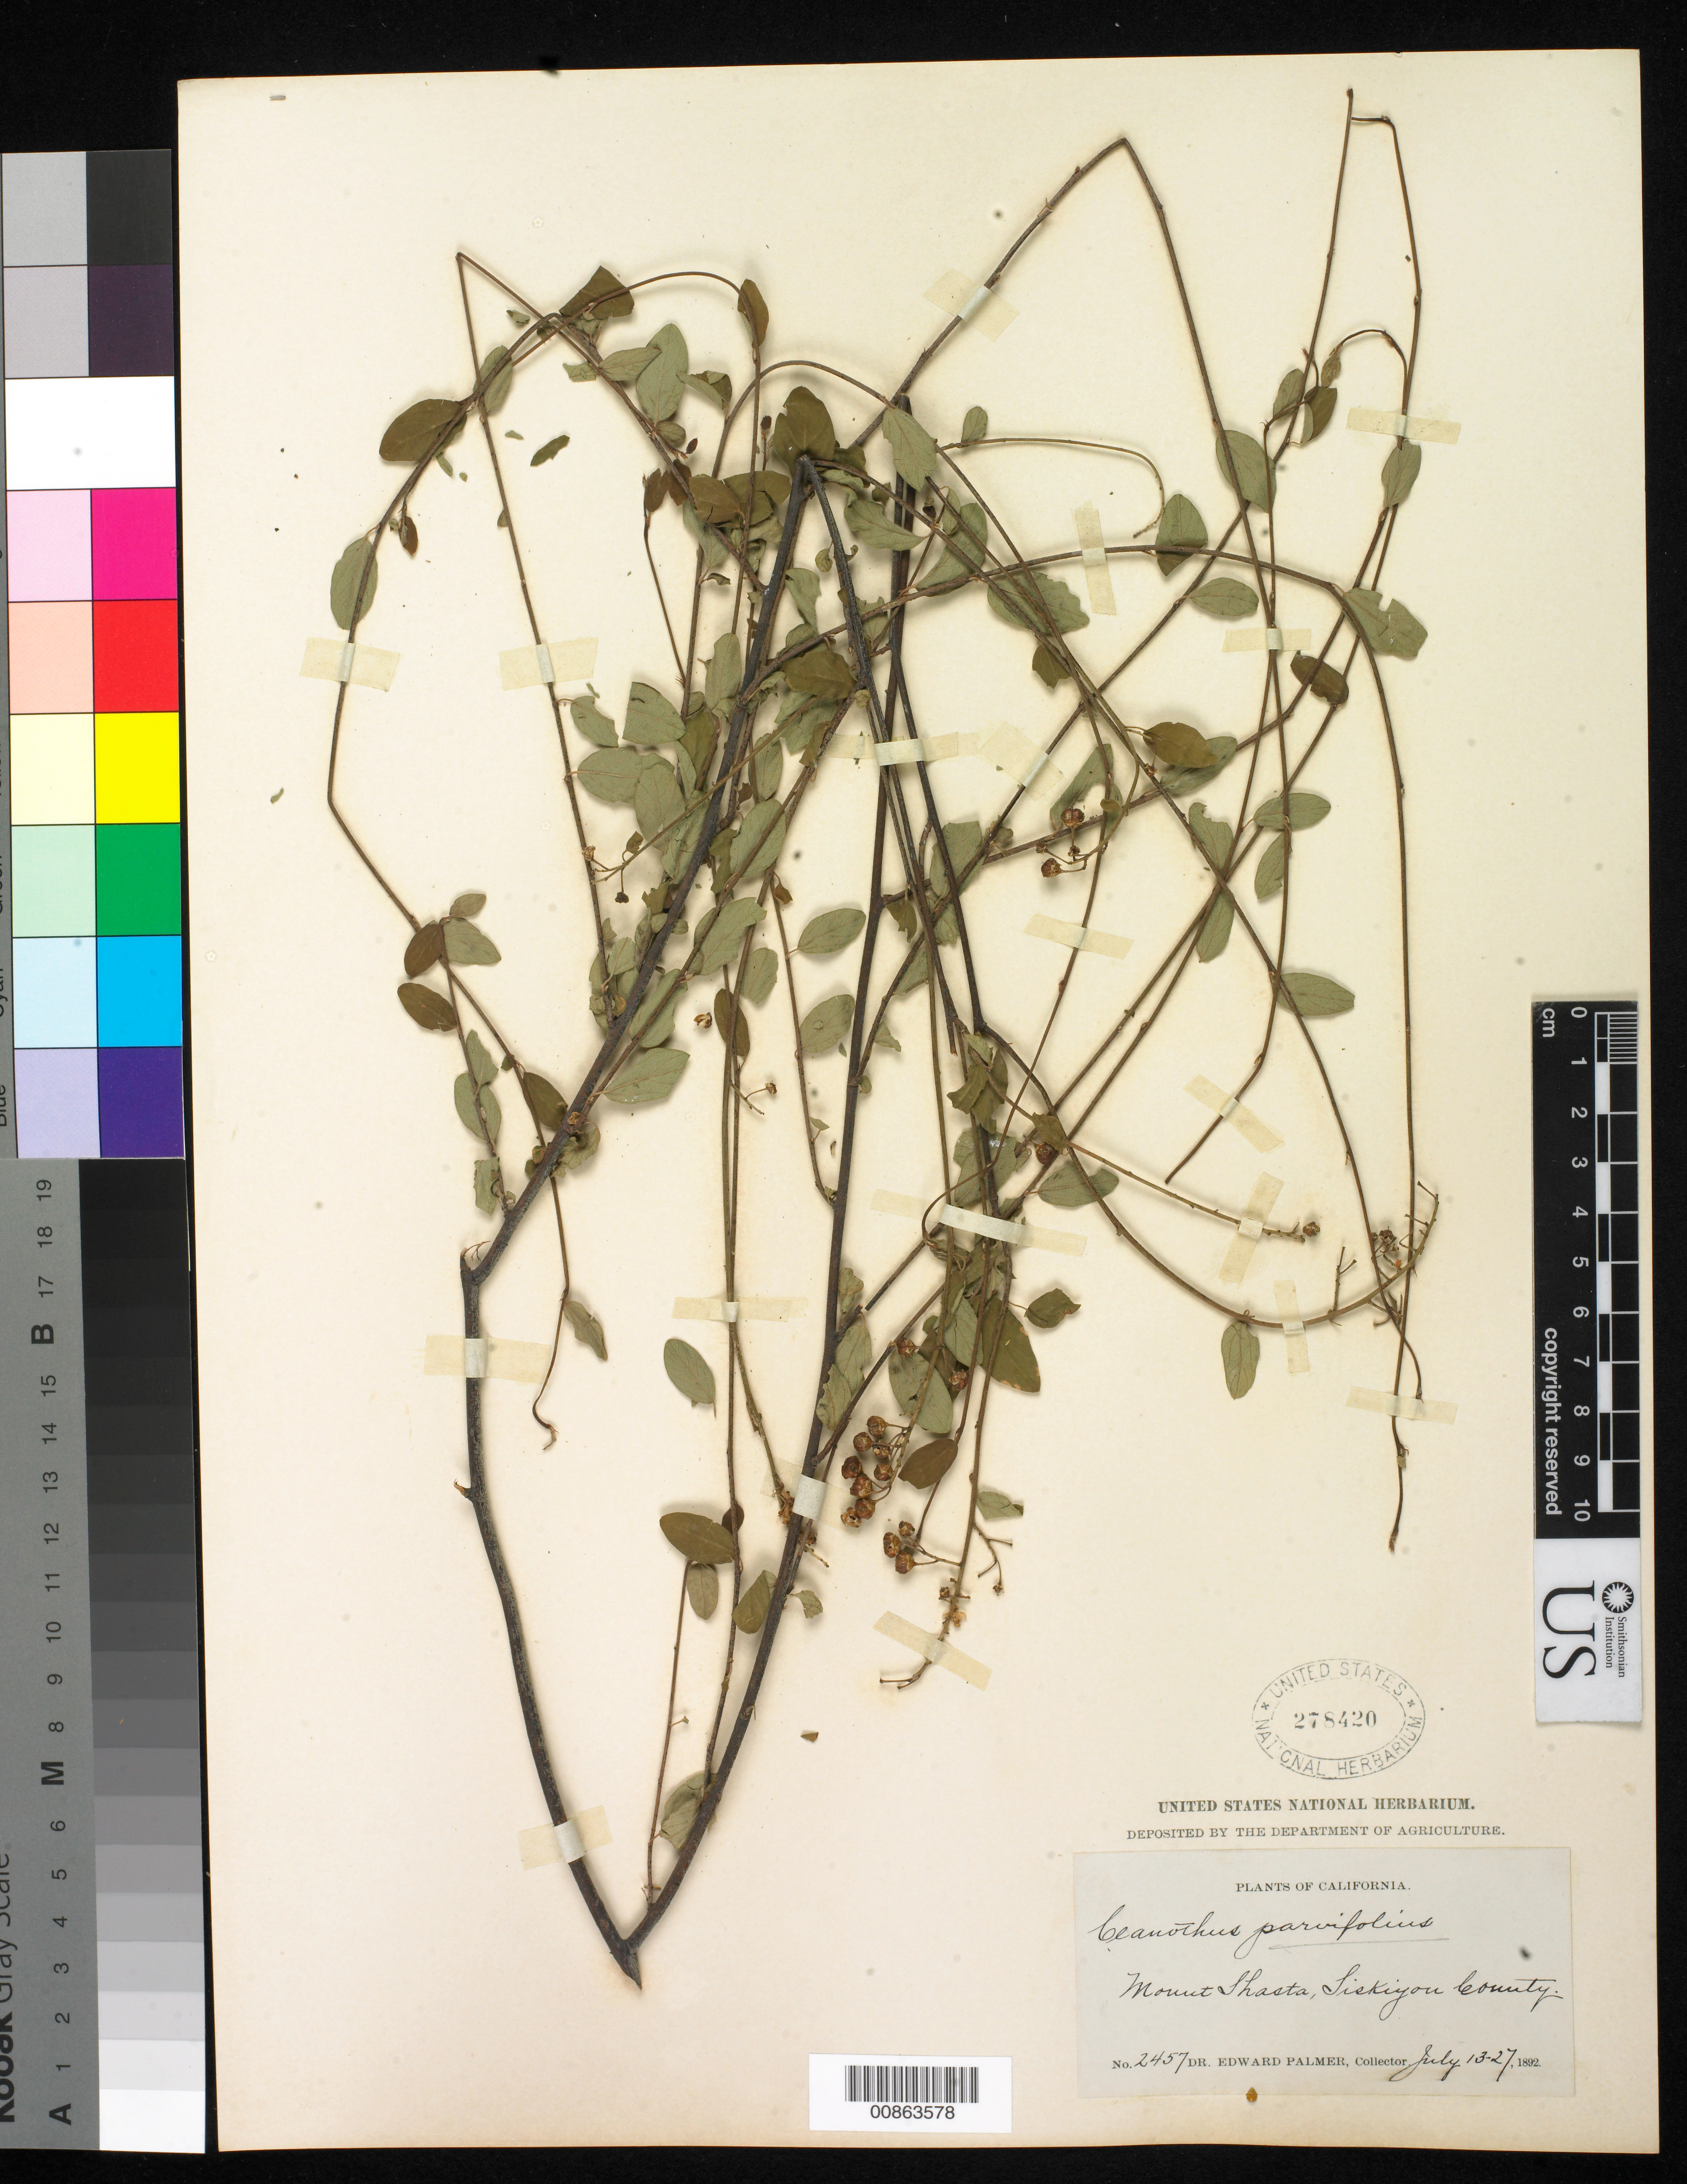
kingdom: Plantae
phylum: Tracheophyta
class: Magnoliopsida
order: Rosales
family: Rhamnaceae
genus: Ceanothus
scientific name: Ceanothus parvifolius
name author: (S. Watson) Trel.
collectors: E. Palmer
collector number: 2457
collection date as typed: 13 Jul 1892 to 27 Jul 1892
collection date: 1892-07-13/1892-07-27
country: United States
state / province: California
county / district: Siskiyou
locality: Mount Shasta, Siskiyou County, California.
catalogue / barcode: US 278420